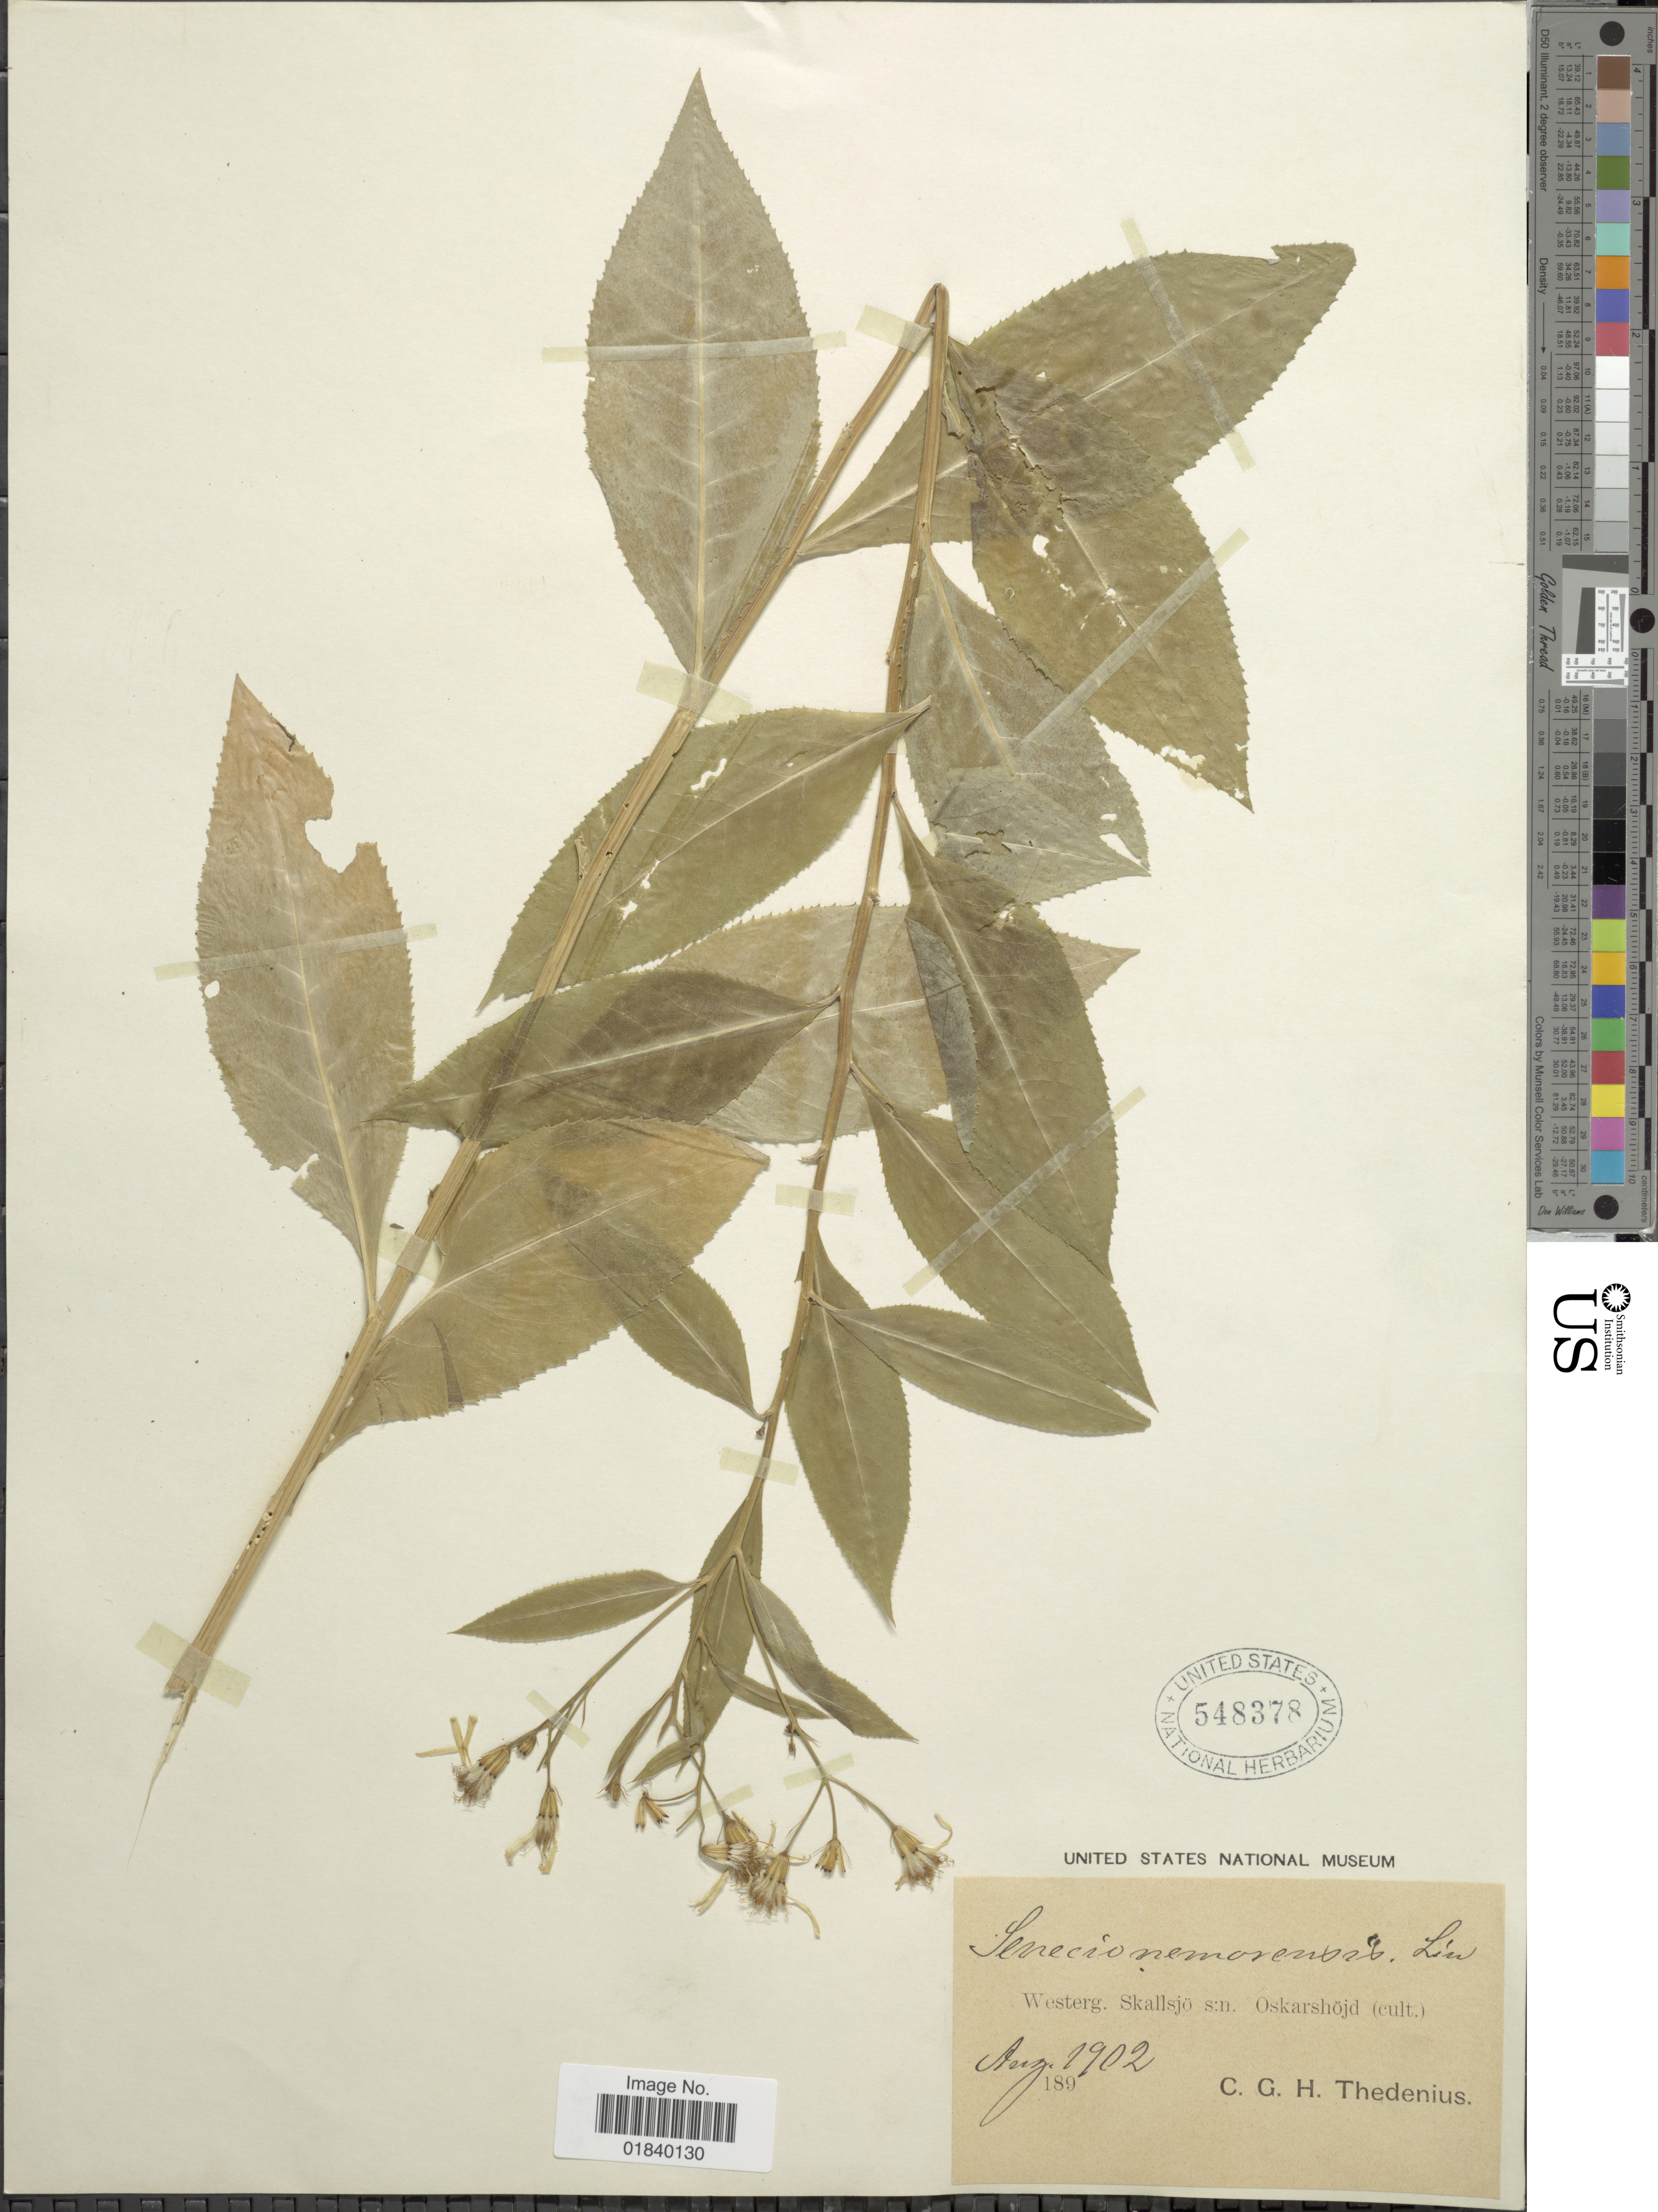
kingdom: Plantae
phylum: Tracheophyta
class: Magnoliopsida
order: Asterales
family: Asteraceae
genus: Senecio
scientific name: Senecio nemorensis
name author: L.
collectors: C. Thedenius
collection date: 1902-08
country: Sweden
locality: Westerg. Skallsjö s:n. Oskarshöjd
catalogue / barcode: US 548378